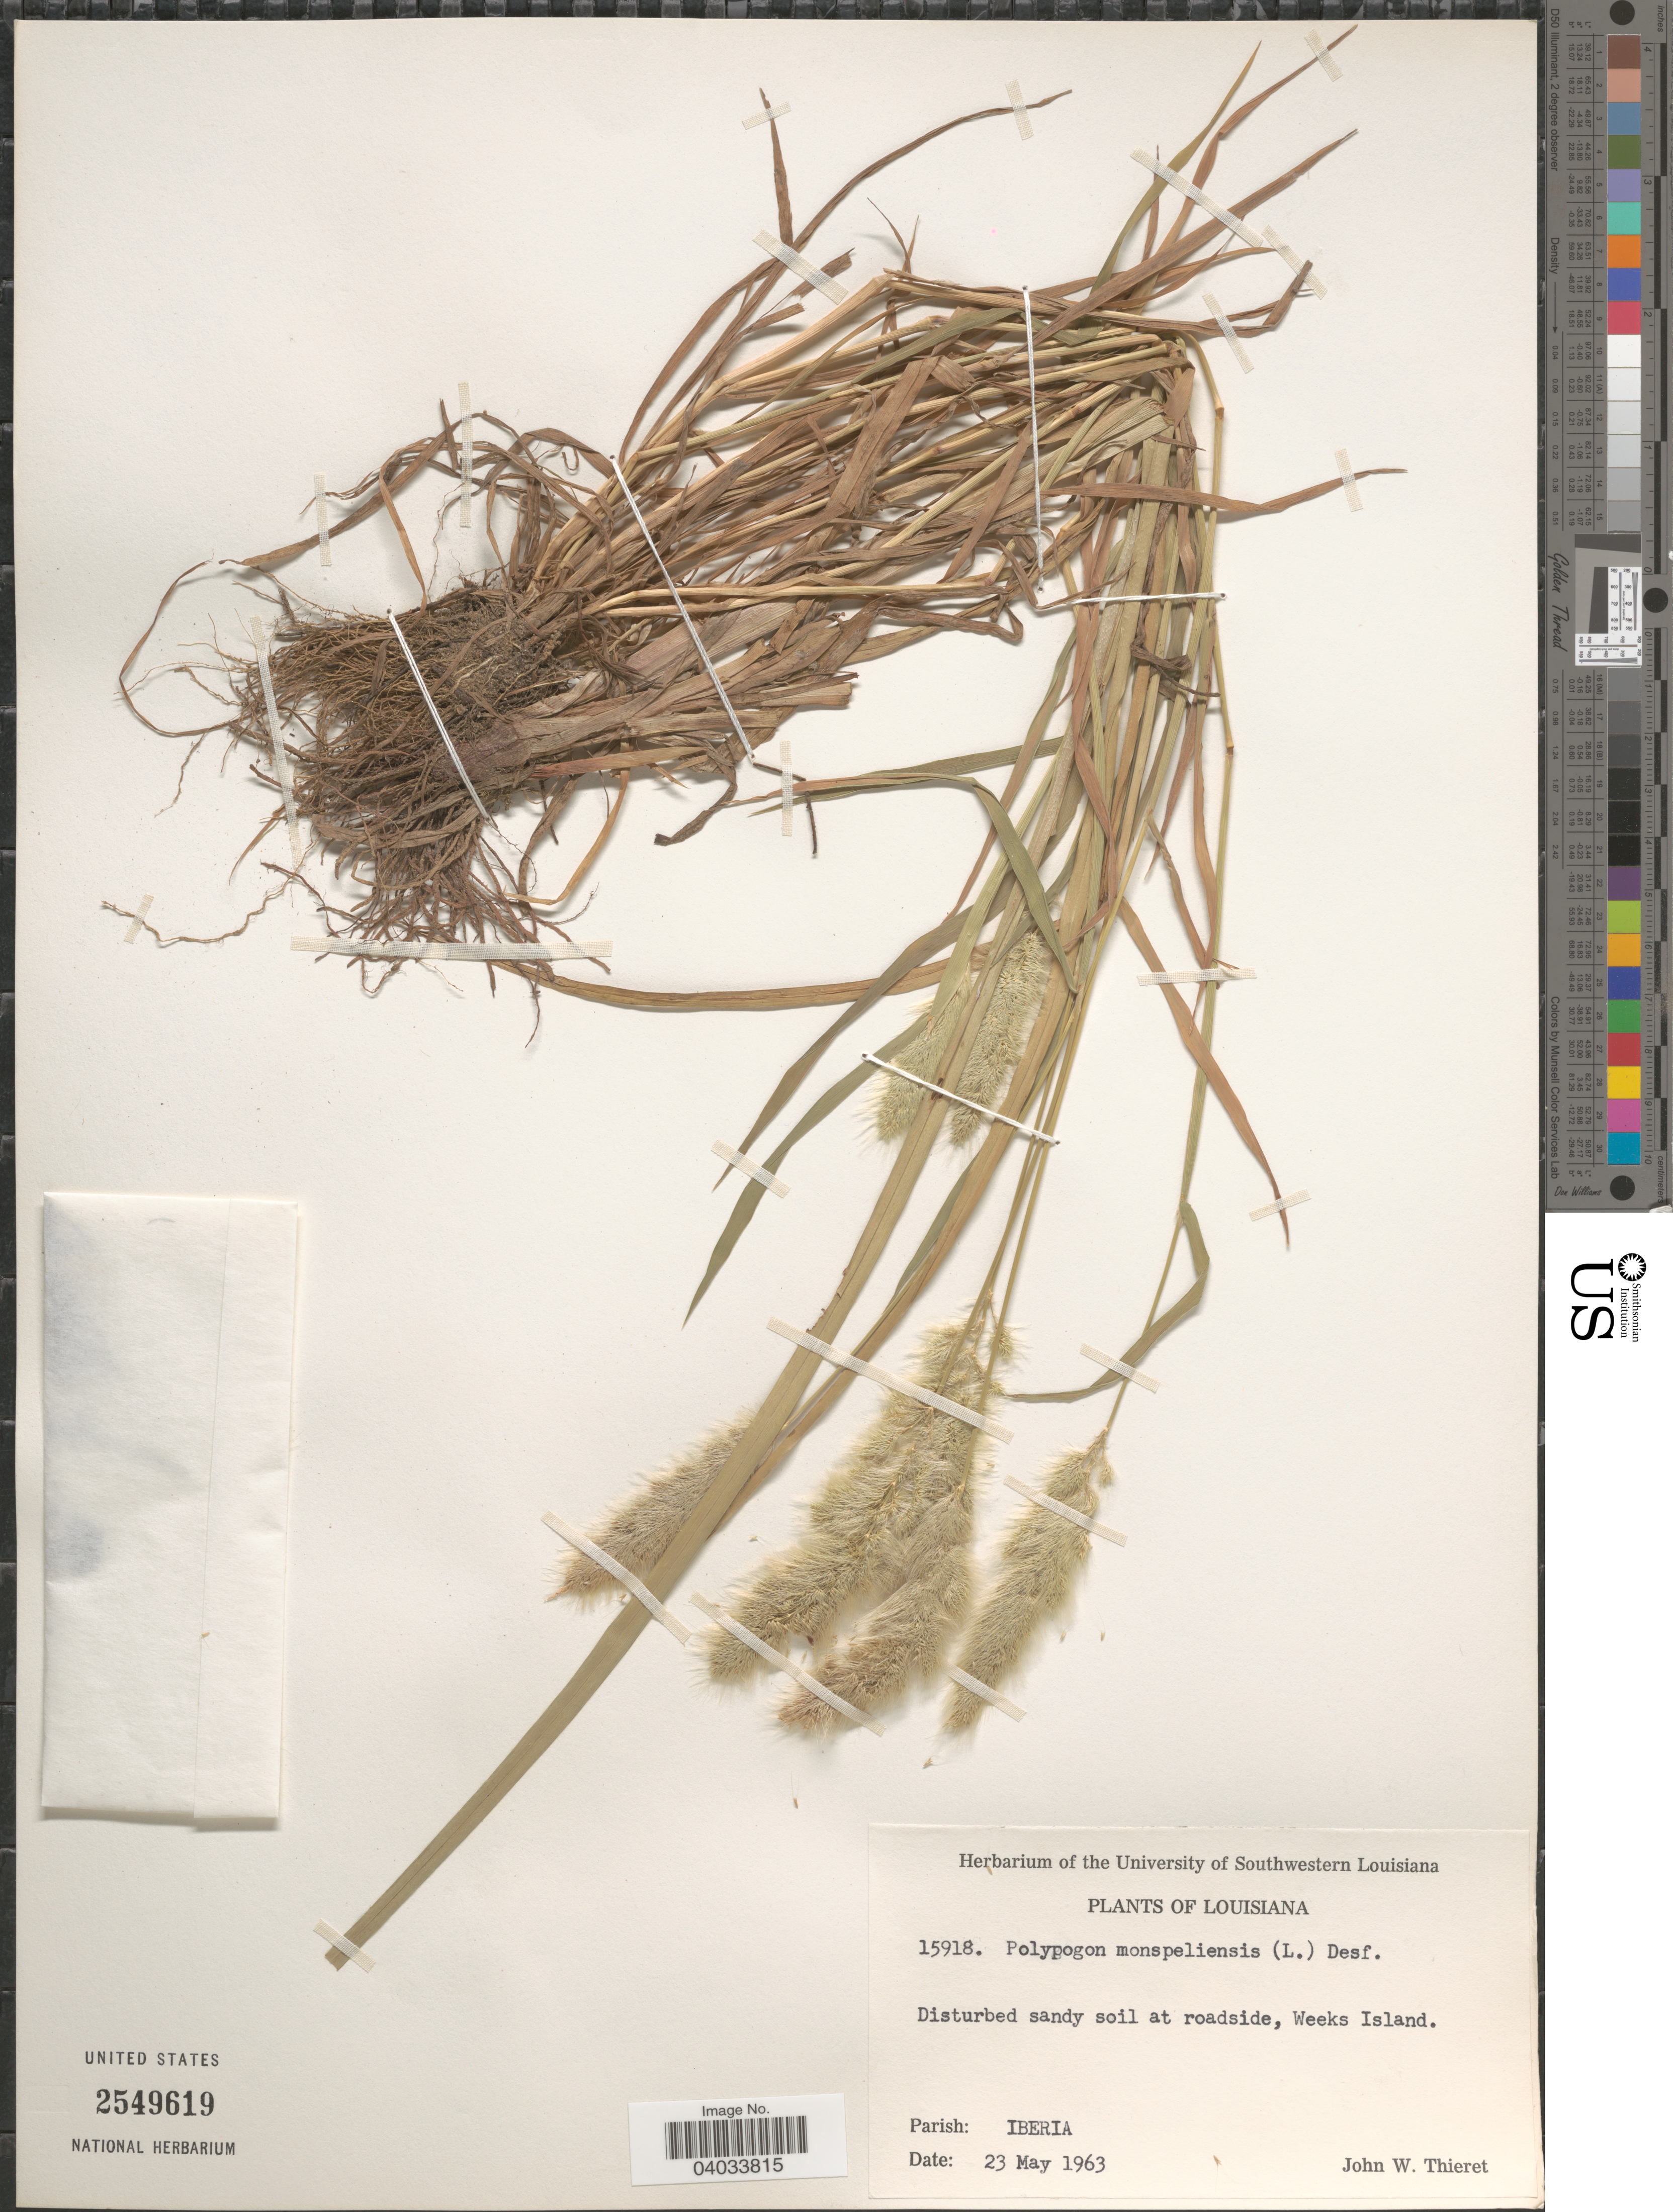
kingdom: Plantae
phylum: Tracheophyta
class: Liliopsida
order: Poales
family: Poaceae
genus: Polypogon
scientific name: Polypogon monspeliensis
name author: (L.) Desf.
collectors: J. W. Thieret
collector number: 15918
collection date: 1963-05-23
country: United States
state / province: Louisiana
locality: At roadside, Weeks Island. Parish: Iberia.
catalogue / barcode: US 2549619